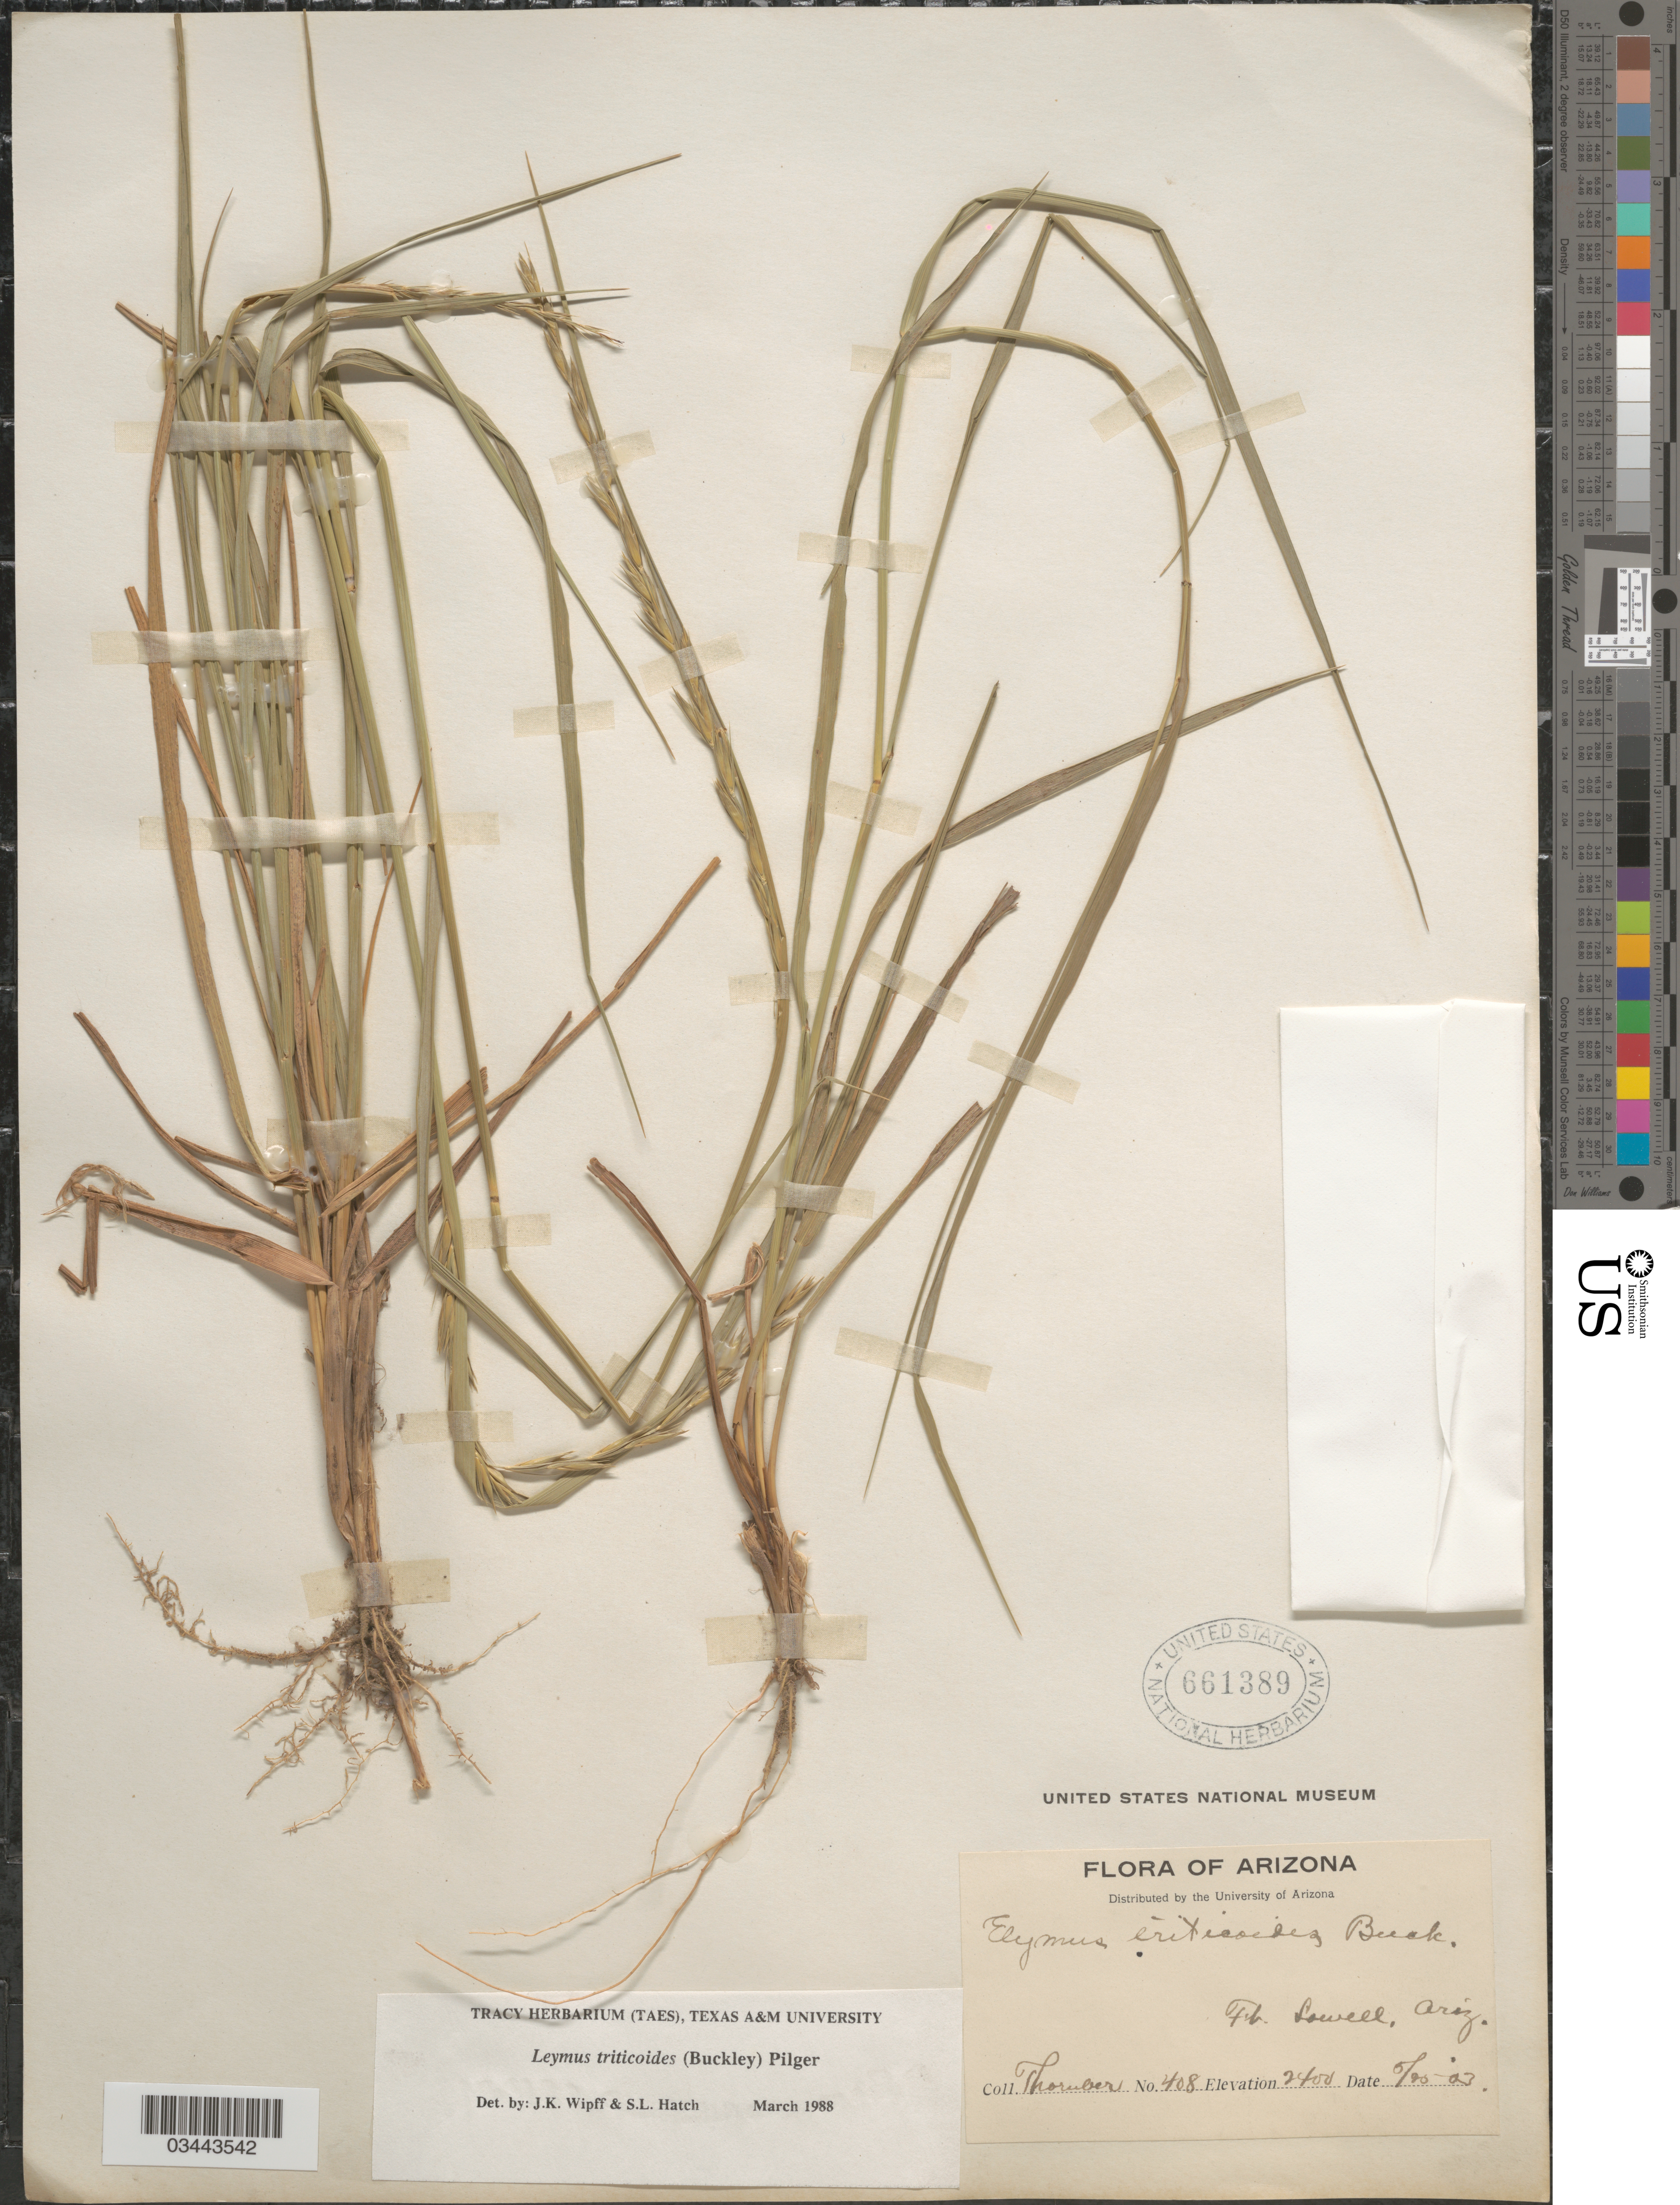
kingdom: Plantae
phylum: Tracheophyta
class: Liliopsida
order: Poales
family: Poaceae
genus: Leymus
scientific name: Leymus triticoides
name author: (Buckley) Pilg.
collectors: -. Thornber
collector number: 408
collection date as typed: Transcribed d/m/y: 25/5/3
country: United States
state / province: Arizona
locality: Ft. Lowell.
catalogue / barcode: US 661389